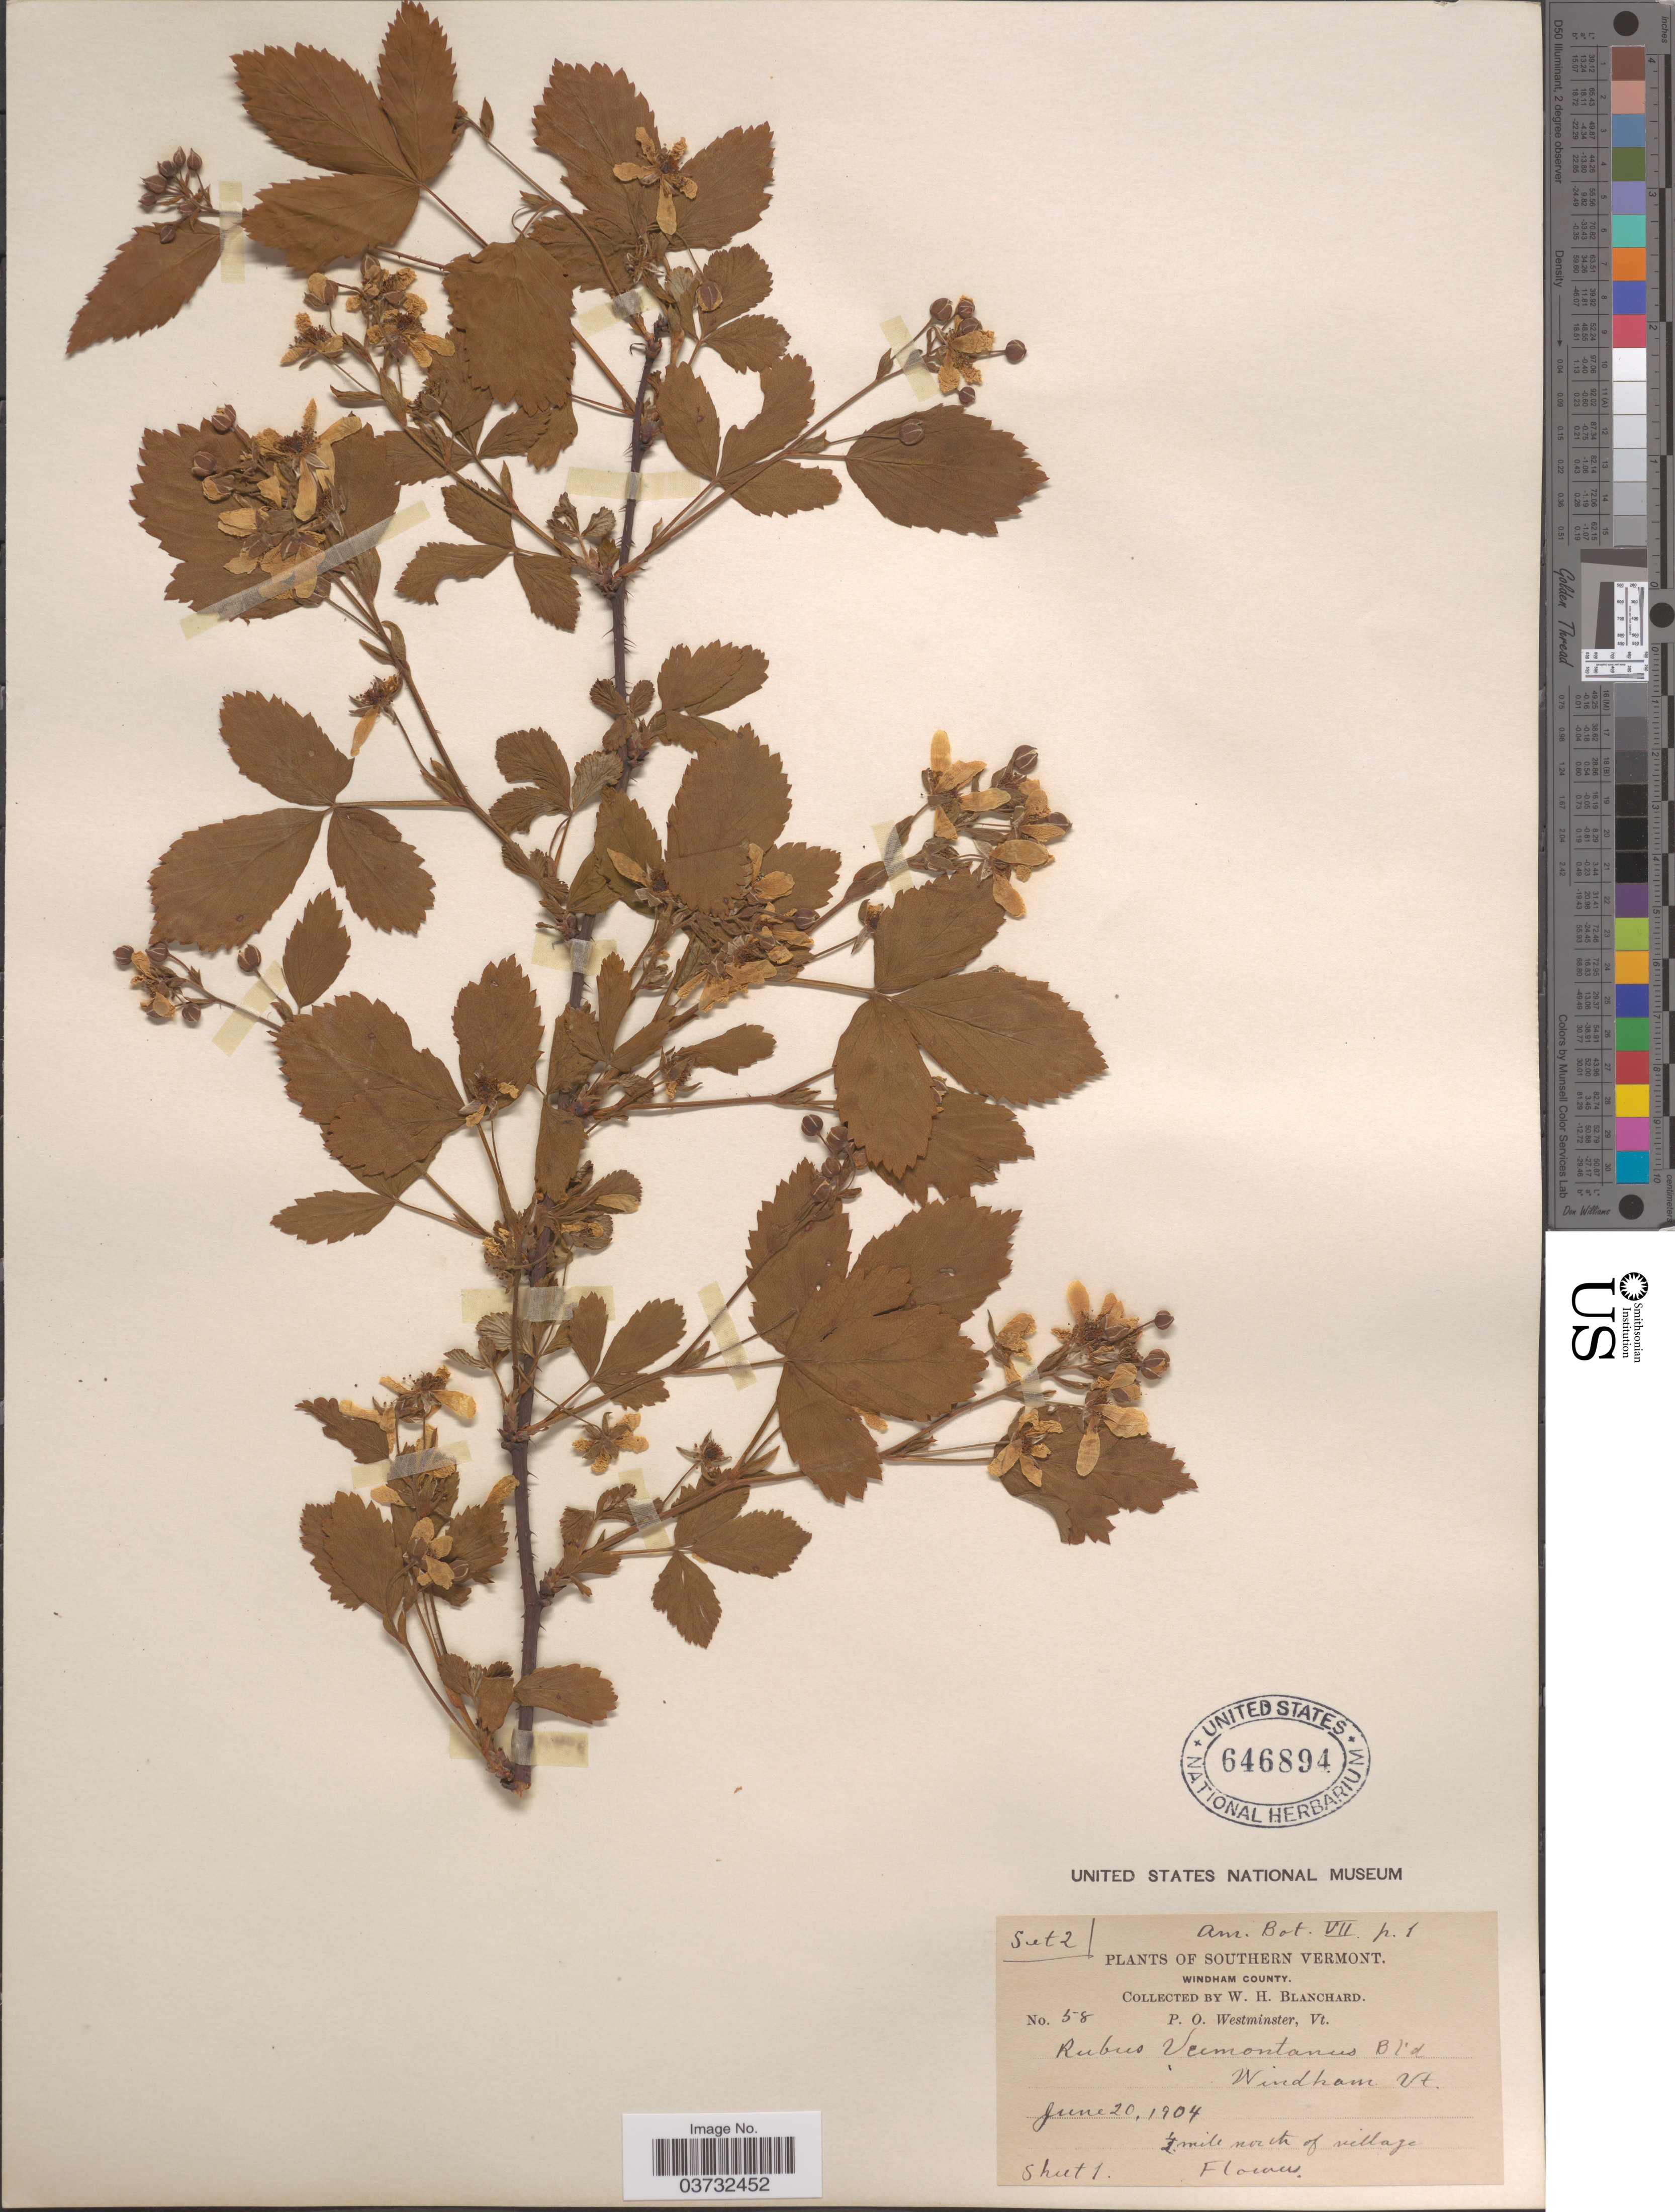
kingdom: Plantae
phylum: Tracheophyta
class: Magnoliopsida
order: Rosales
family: Rosaceae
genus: Rubus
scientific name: Rubus vermontanus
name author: Blanch.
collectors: W. H. Blanchard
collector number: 58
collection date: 1904-06-20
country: United States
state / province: Vermont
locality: Southern Vermont. Windham County. Windham.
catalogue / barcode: US 646894